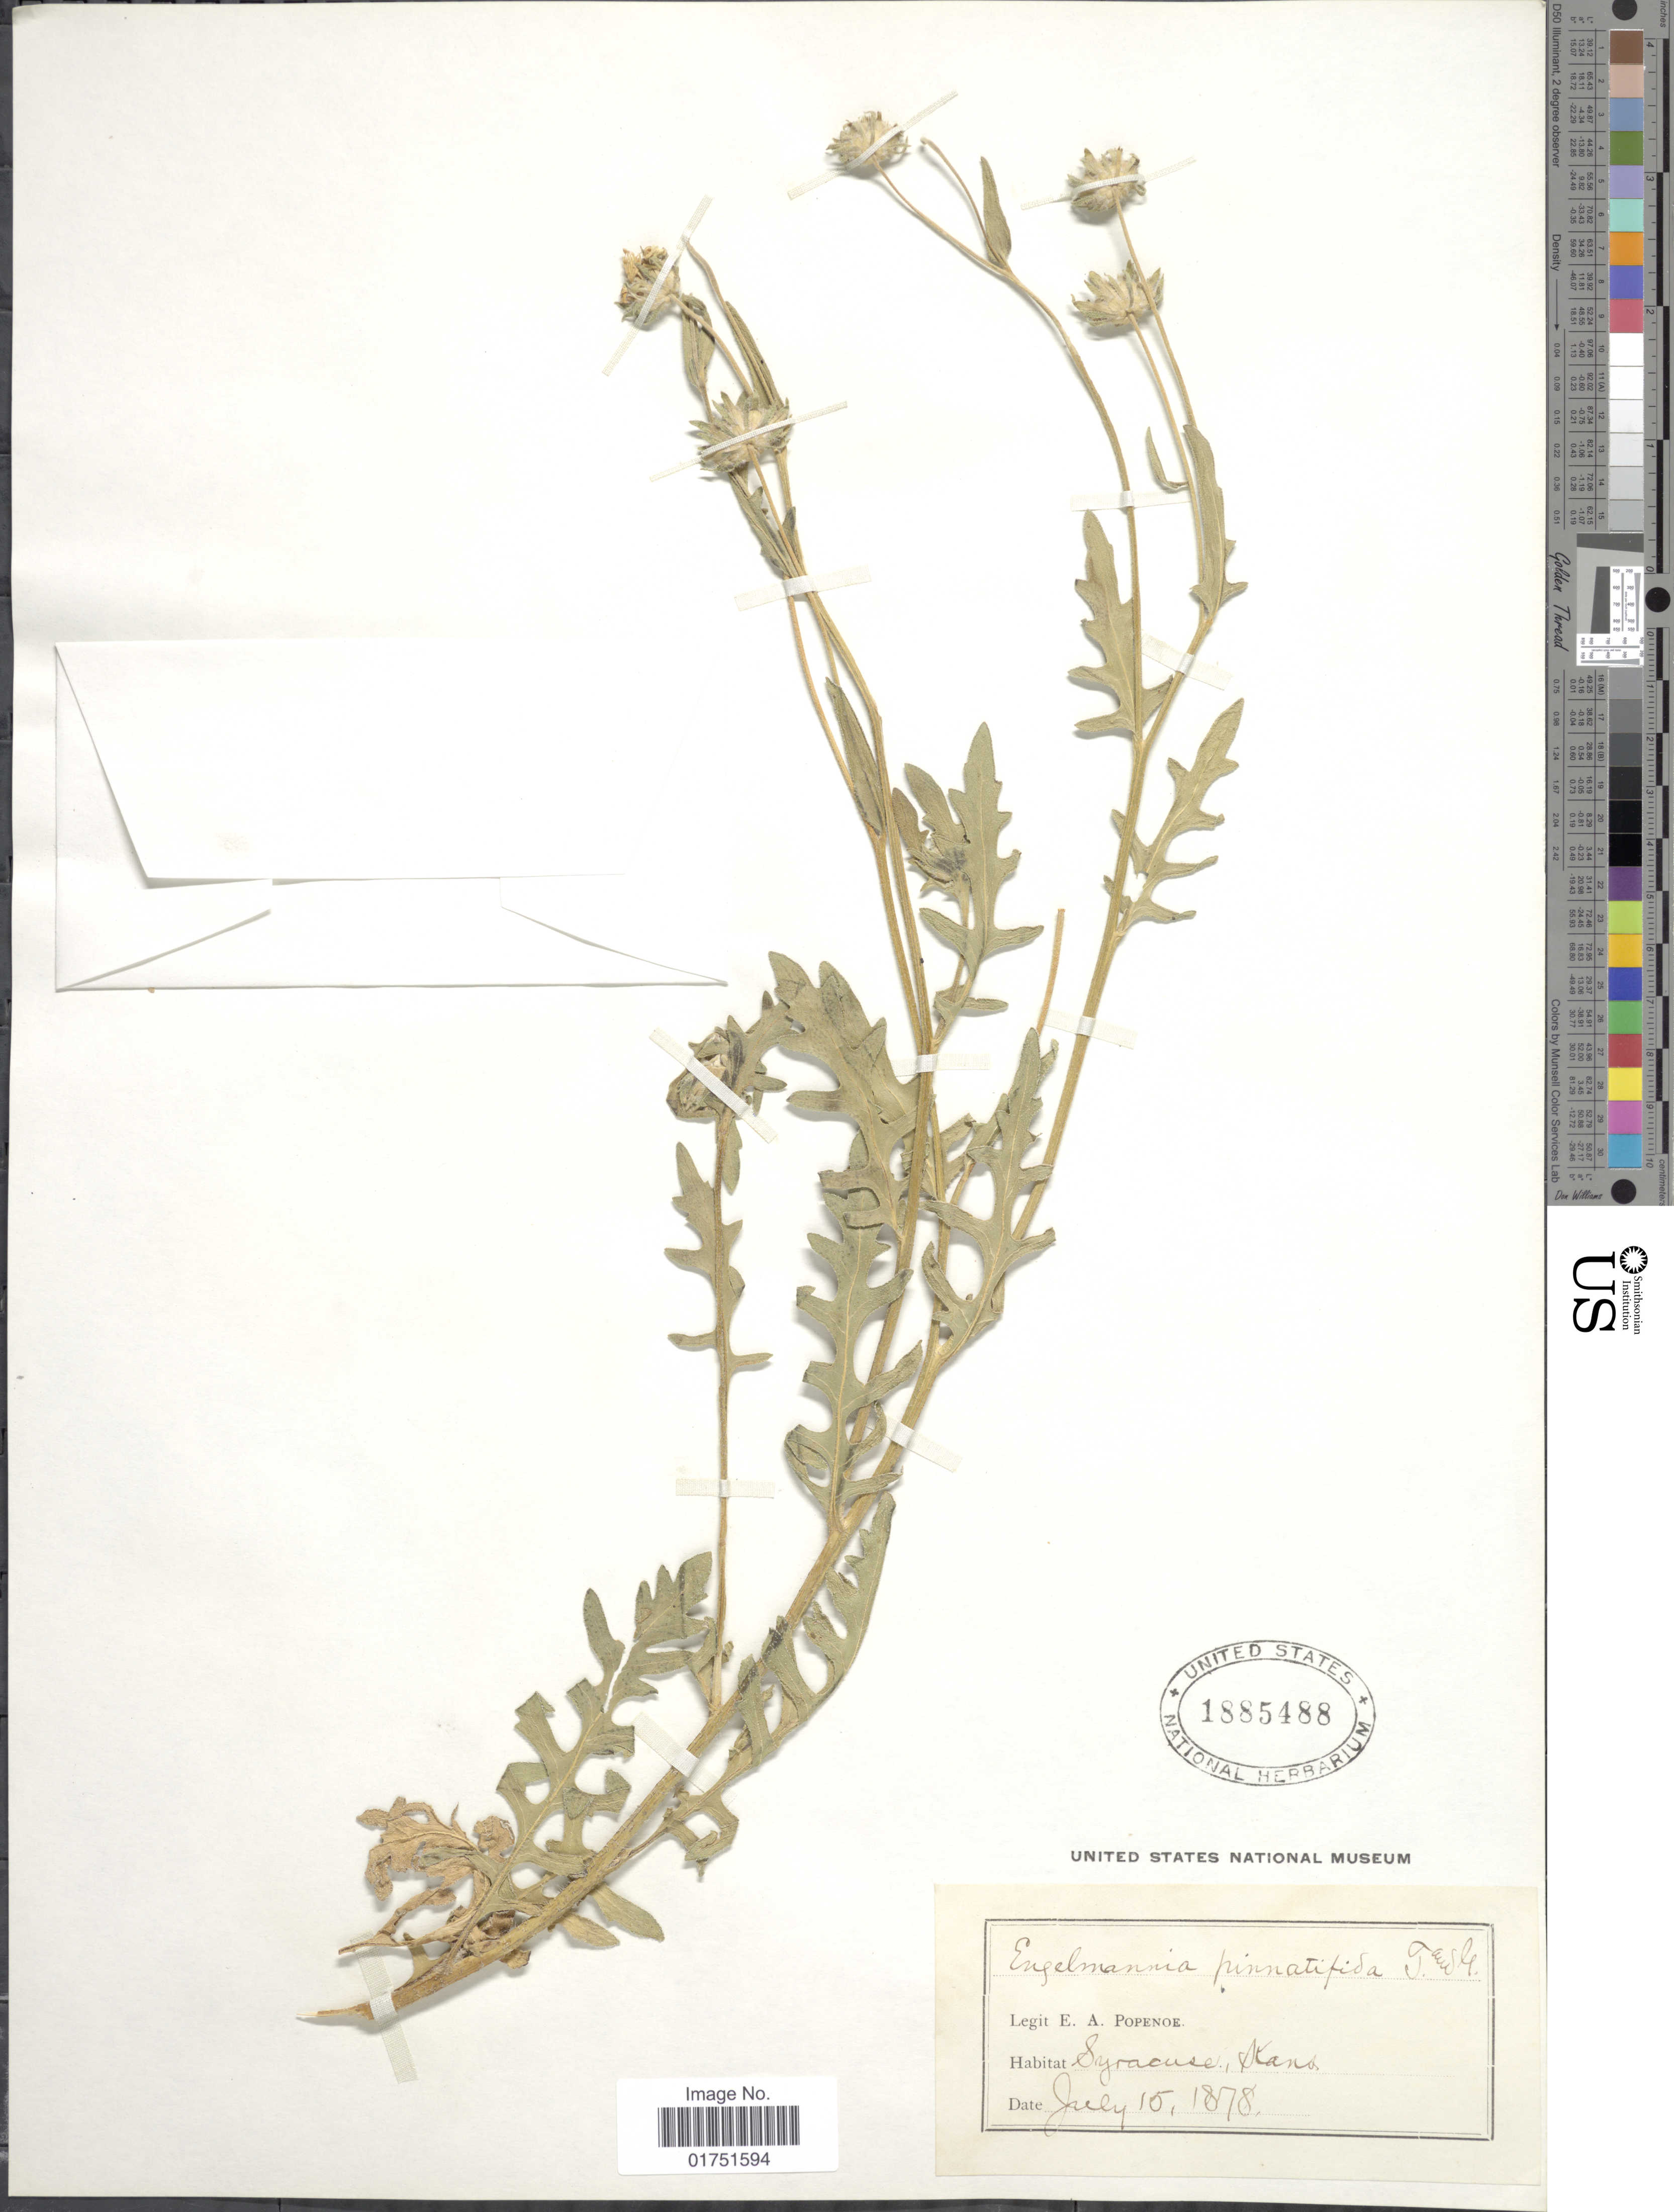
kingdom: Plantae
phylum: Tracheophyta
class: Magnoliopsida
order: Asterales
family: Asteraceae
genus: Engelmannia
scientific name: Engelmannia pinnatifida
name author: Torr. & A. Gray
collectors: E. A. Popenoe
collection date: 1878-07-15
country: United States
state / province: Kansas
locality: Syracuse, Kans.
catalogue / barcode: US 1885488